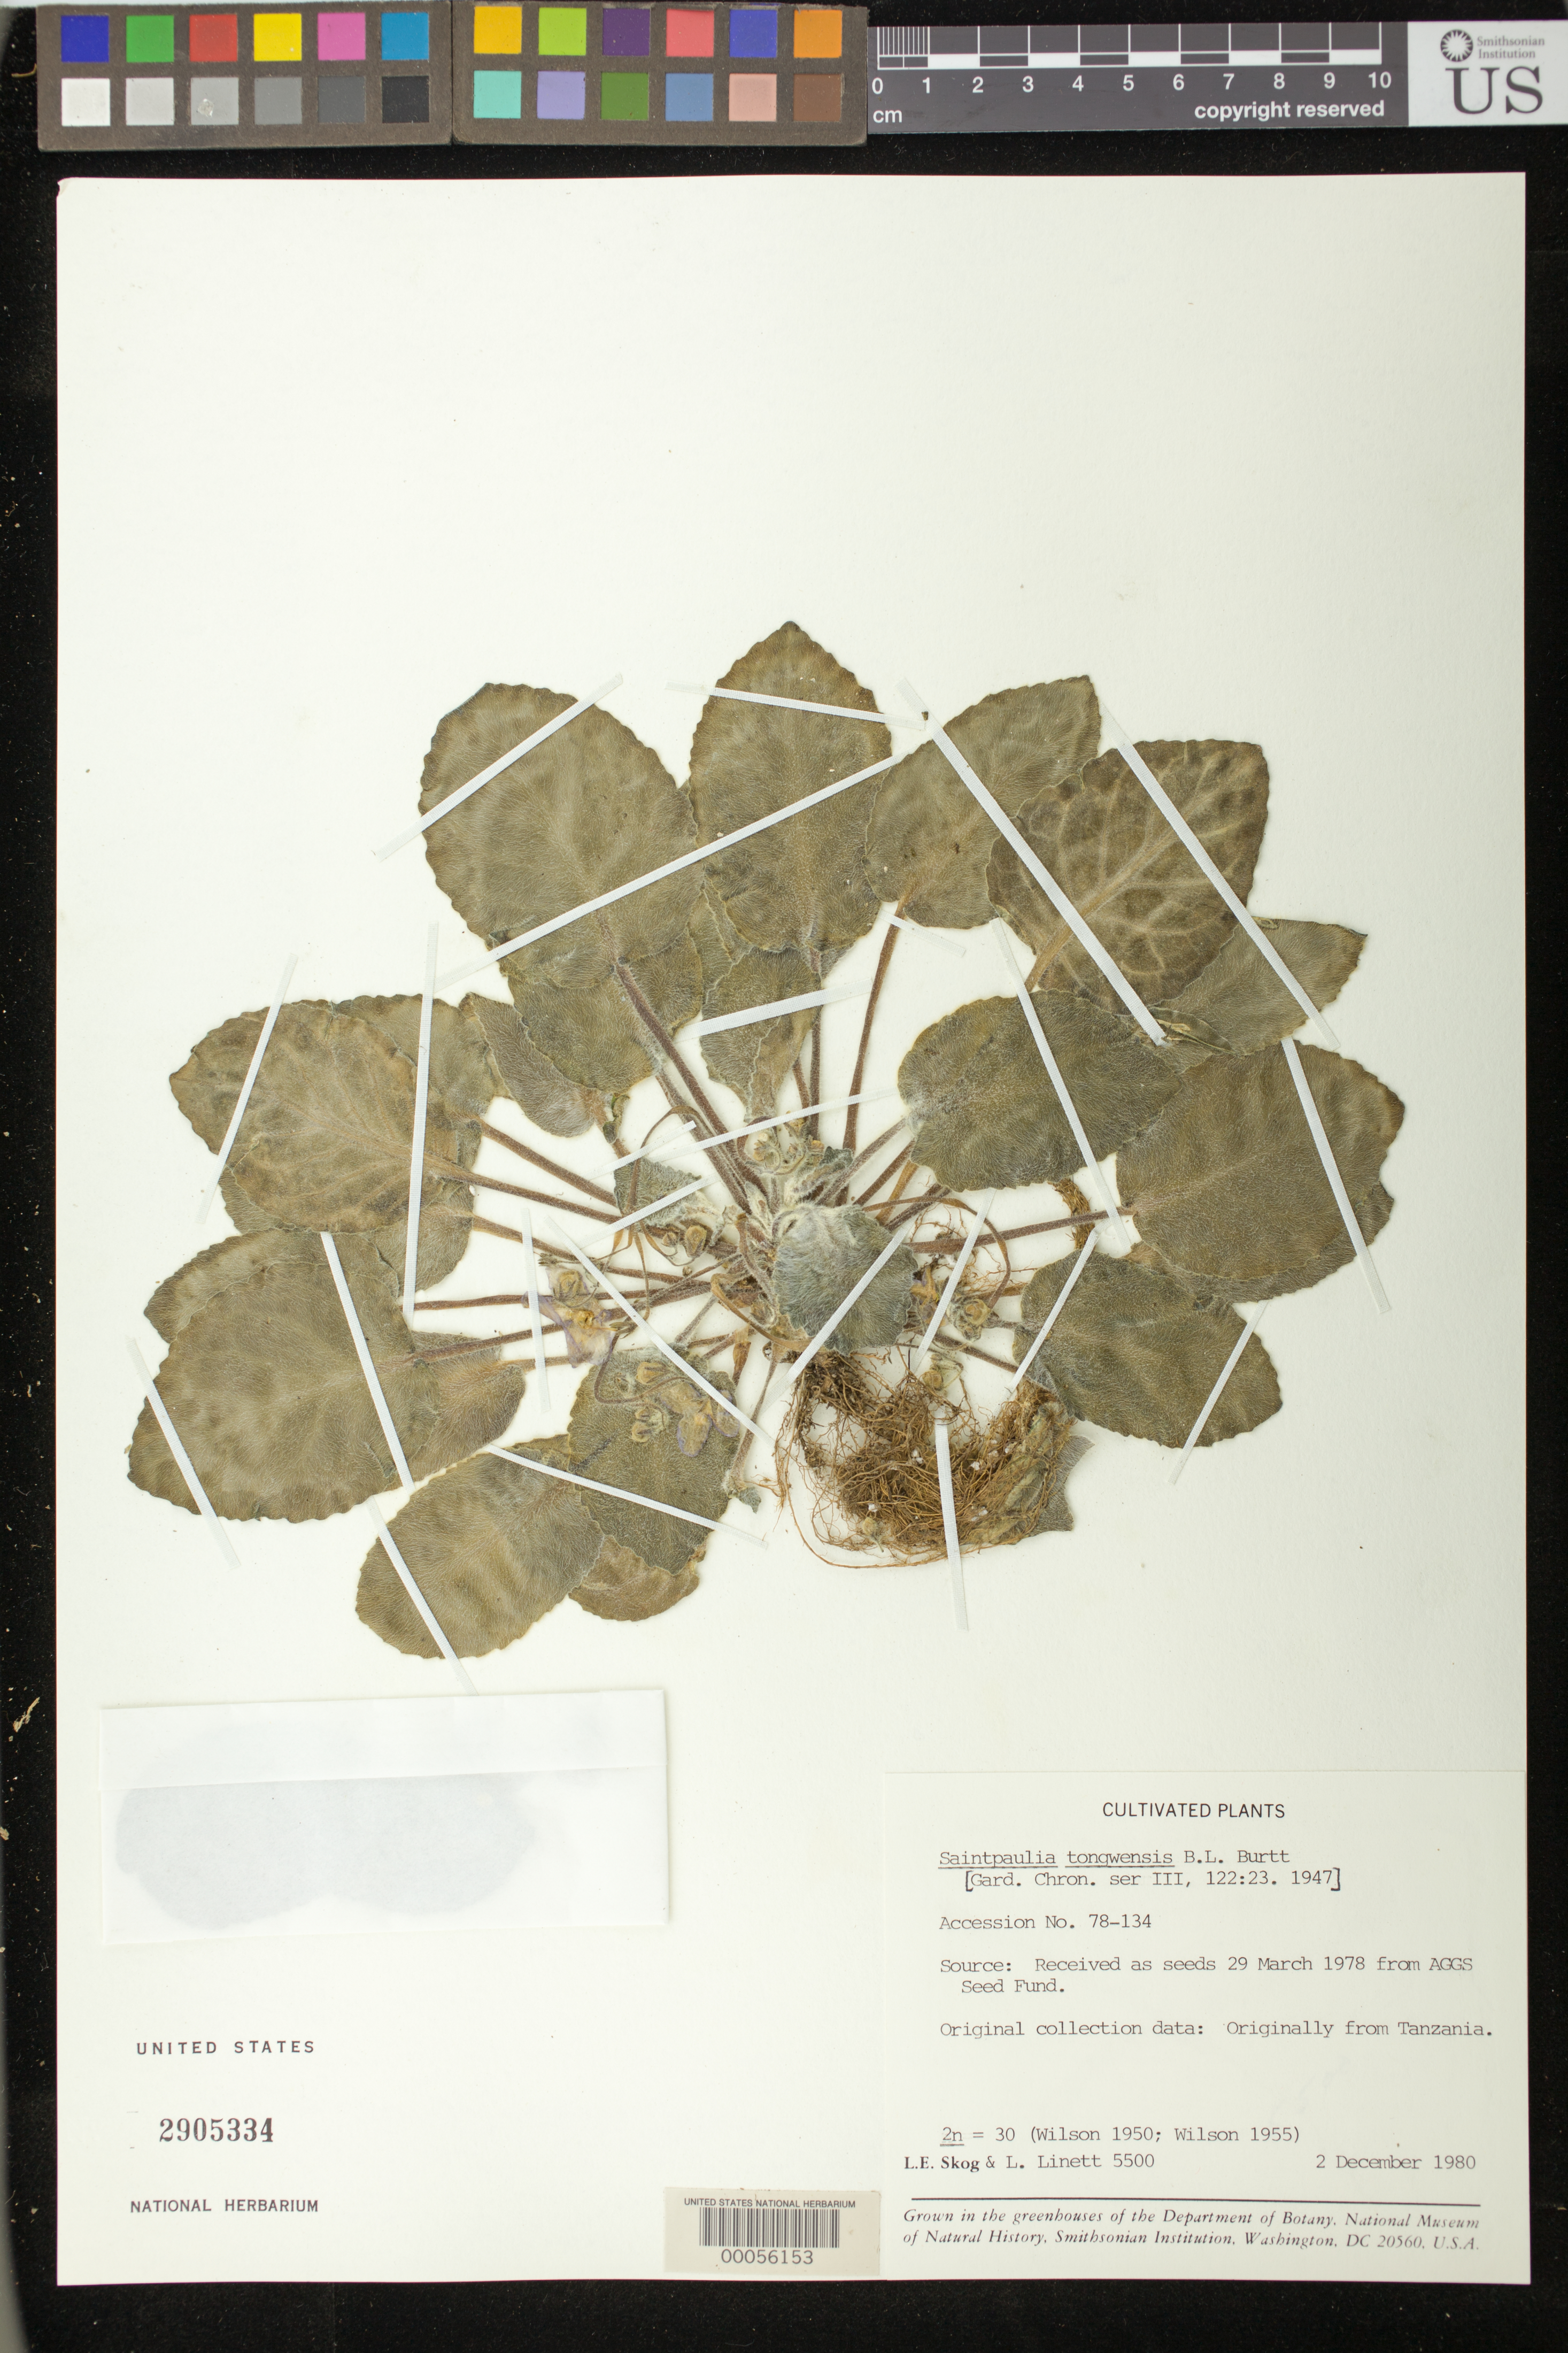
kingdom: Plantae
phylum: Tracheophyta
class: Magnoliopsida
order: Lamiales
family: Gesneriaceae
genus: Streptocarpus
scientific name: Streptocarpus ionanthus subsp. ionanthus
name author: (H. Wendl.) Christenh.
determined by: Skog, Laurence E.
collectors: L. E. Skog & L. Linett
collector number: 5500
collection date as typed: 02 Dec 1980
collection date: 1980-12-02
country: United States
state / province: District of Columbia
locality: Greenhouses of the Department of Botany, National Museum of Natural History, Smithsonian Institution, Washington, DC 20560.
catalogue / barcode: US 2905334